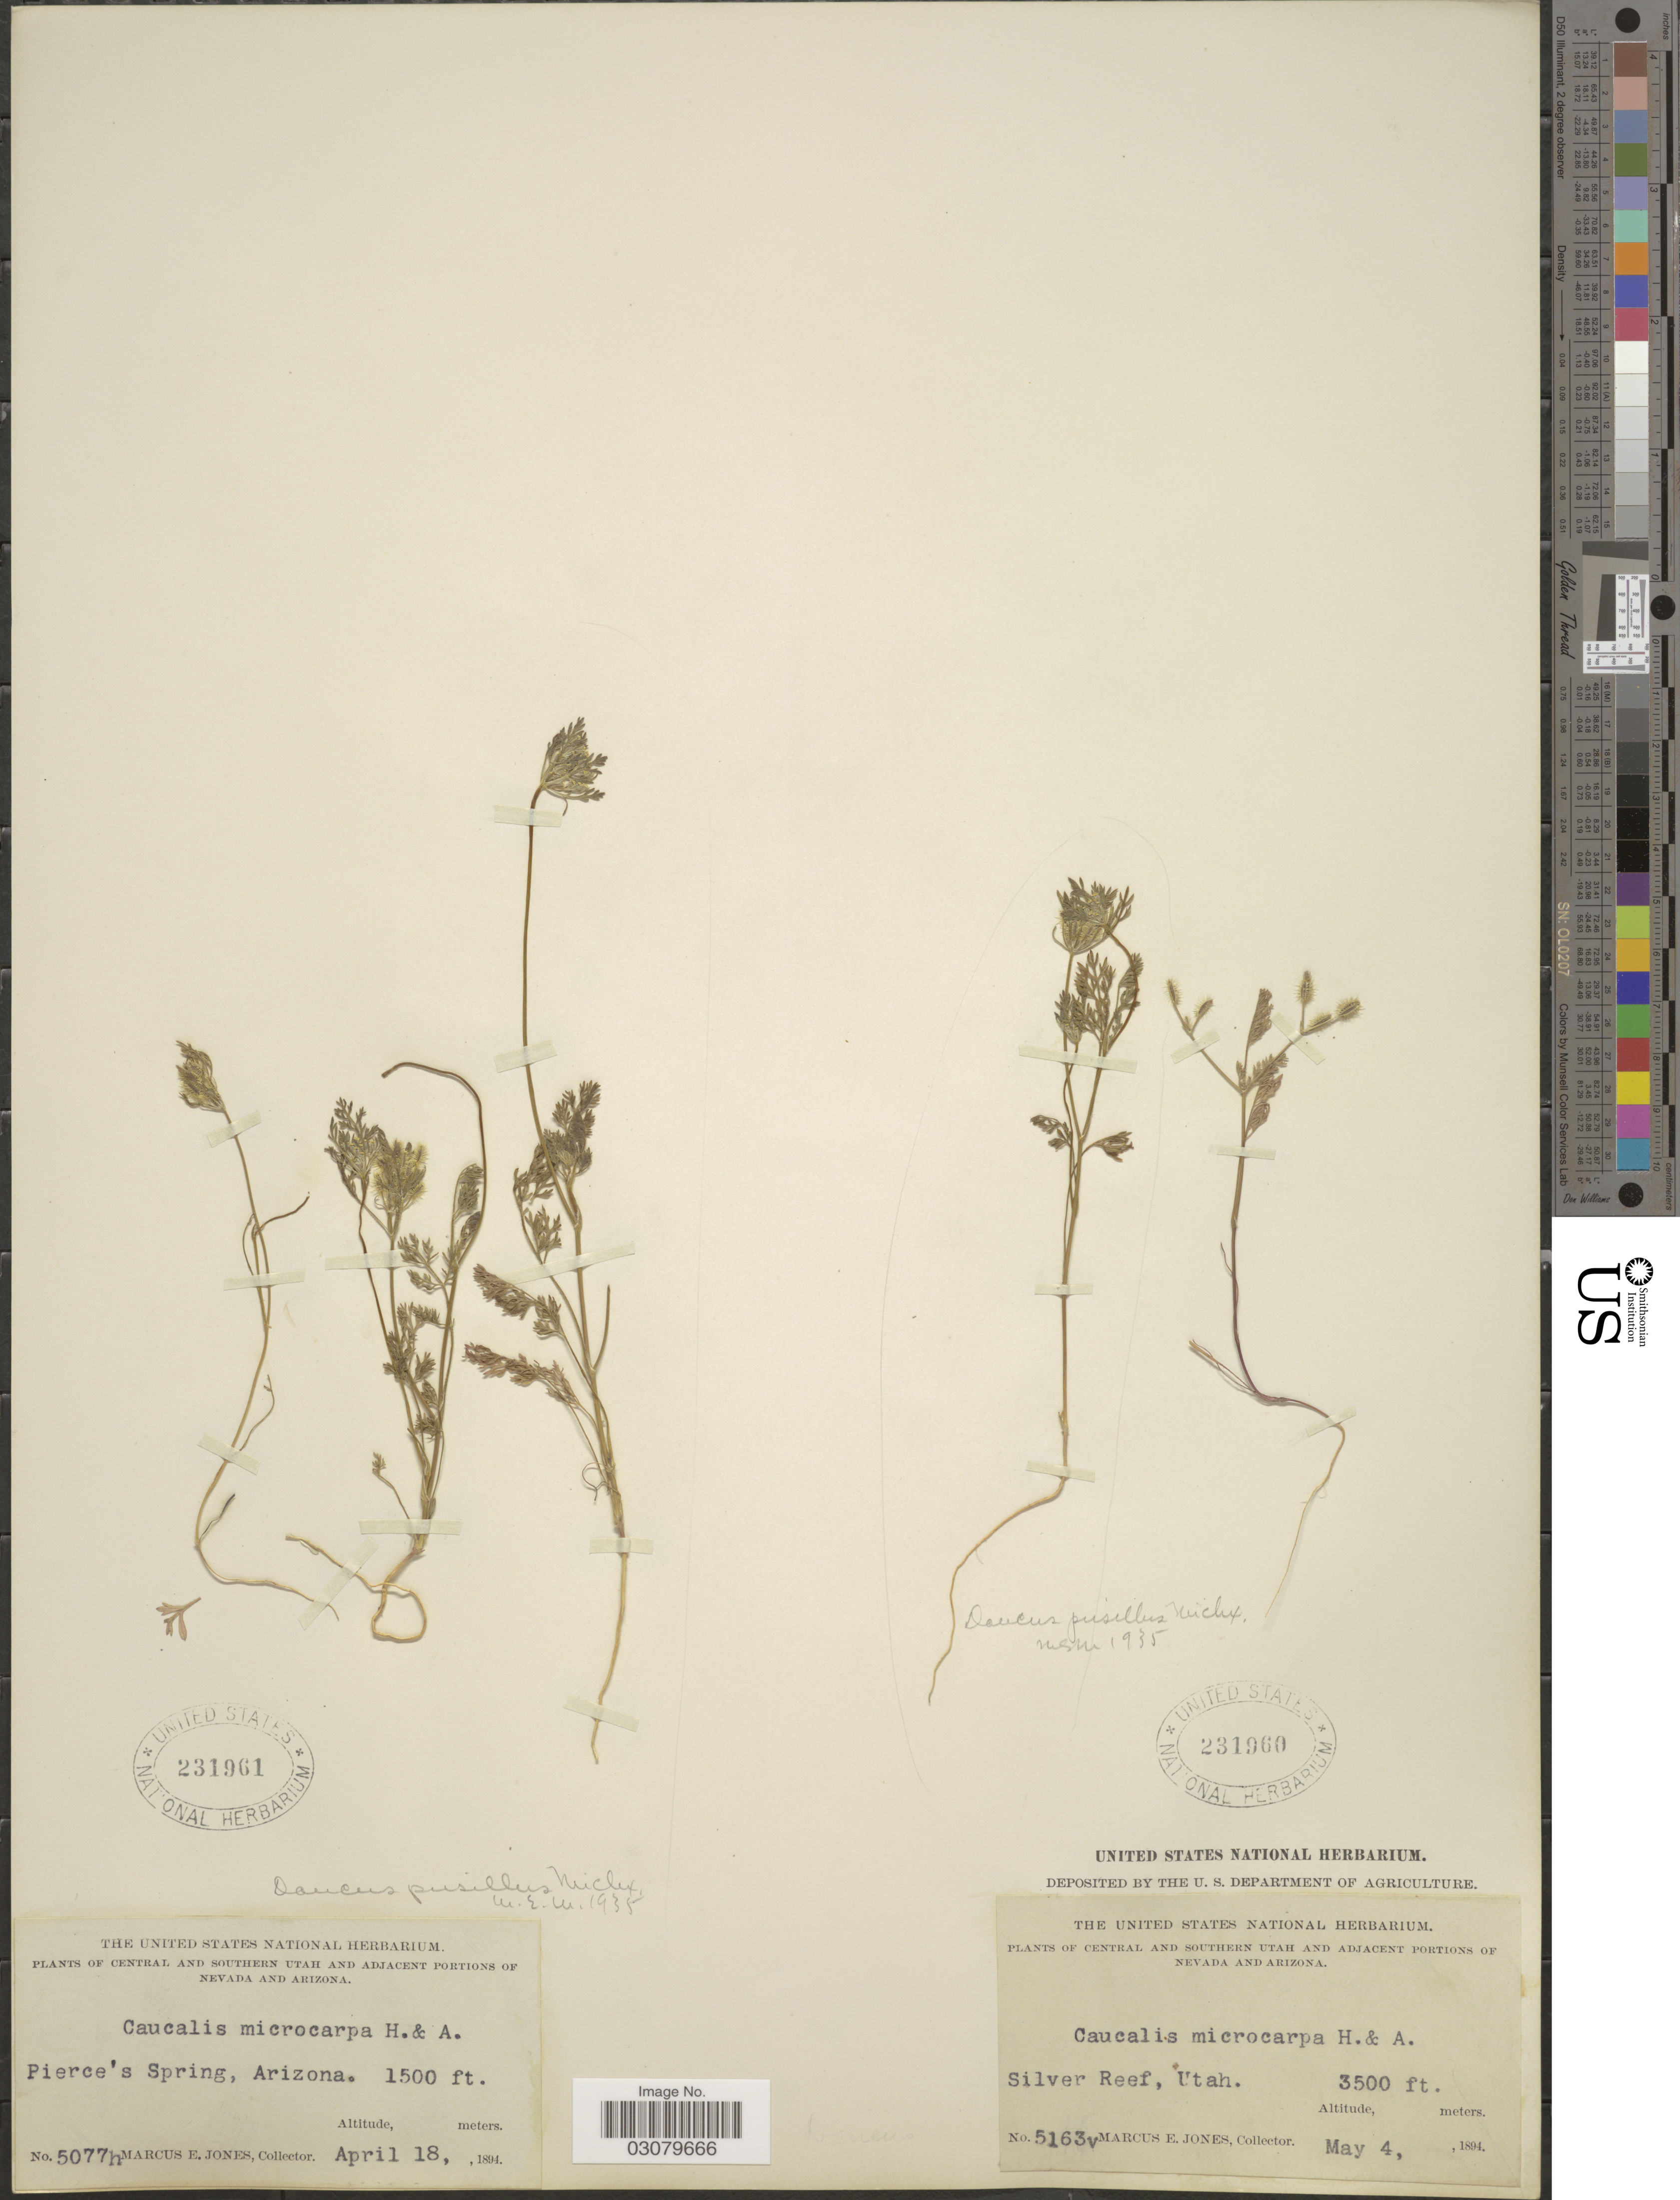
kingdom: Plantae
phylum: Tracheophyta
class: Magnoliopsida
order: Apiales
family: Apiaceae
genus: Caucalis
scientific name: Caucalis microcarpa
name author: Hook. & Arn.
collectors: M. E. Jones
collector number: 5163v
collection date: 1894-05-04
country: United States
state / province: Utah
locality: Central and Southern Utah. Silver Reef.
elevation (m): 1067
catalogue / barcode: US 231960